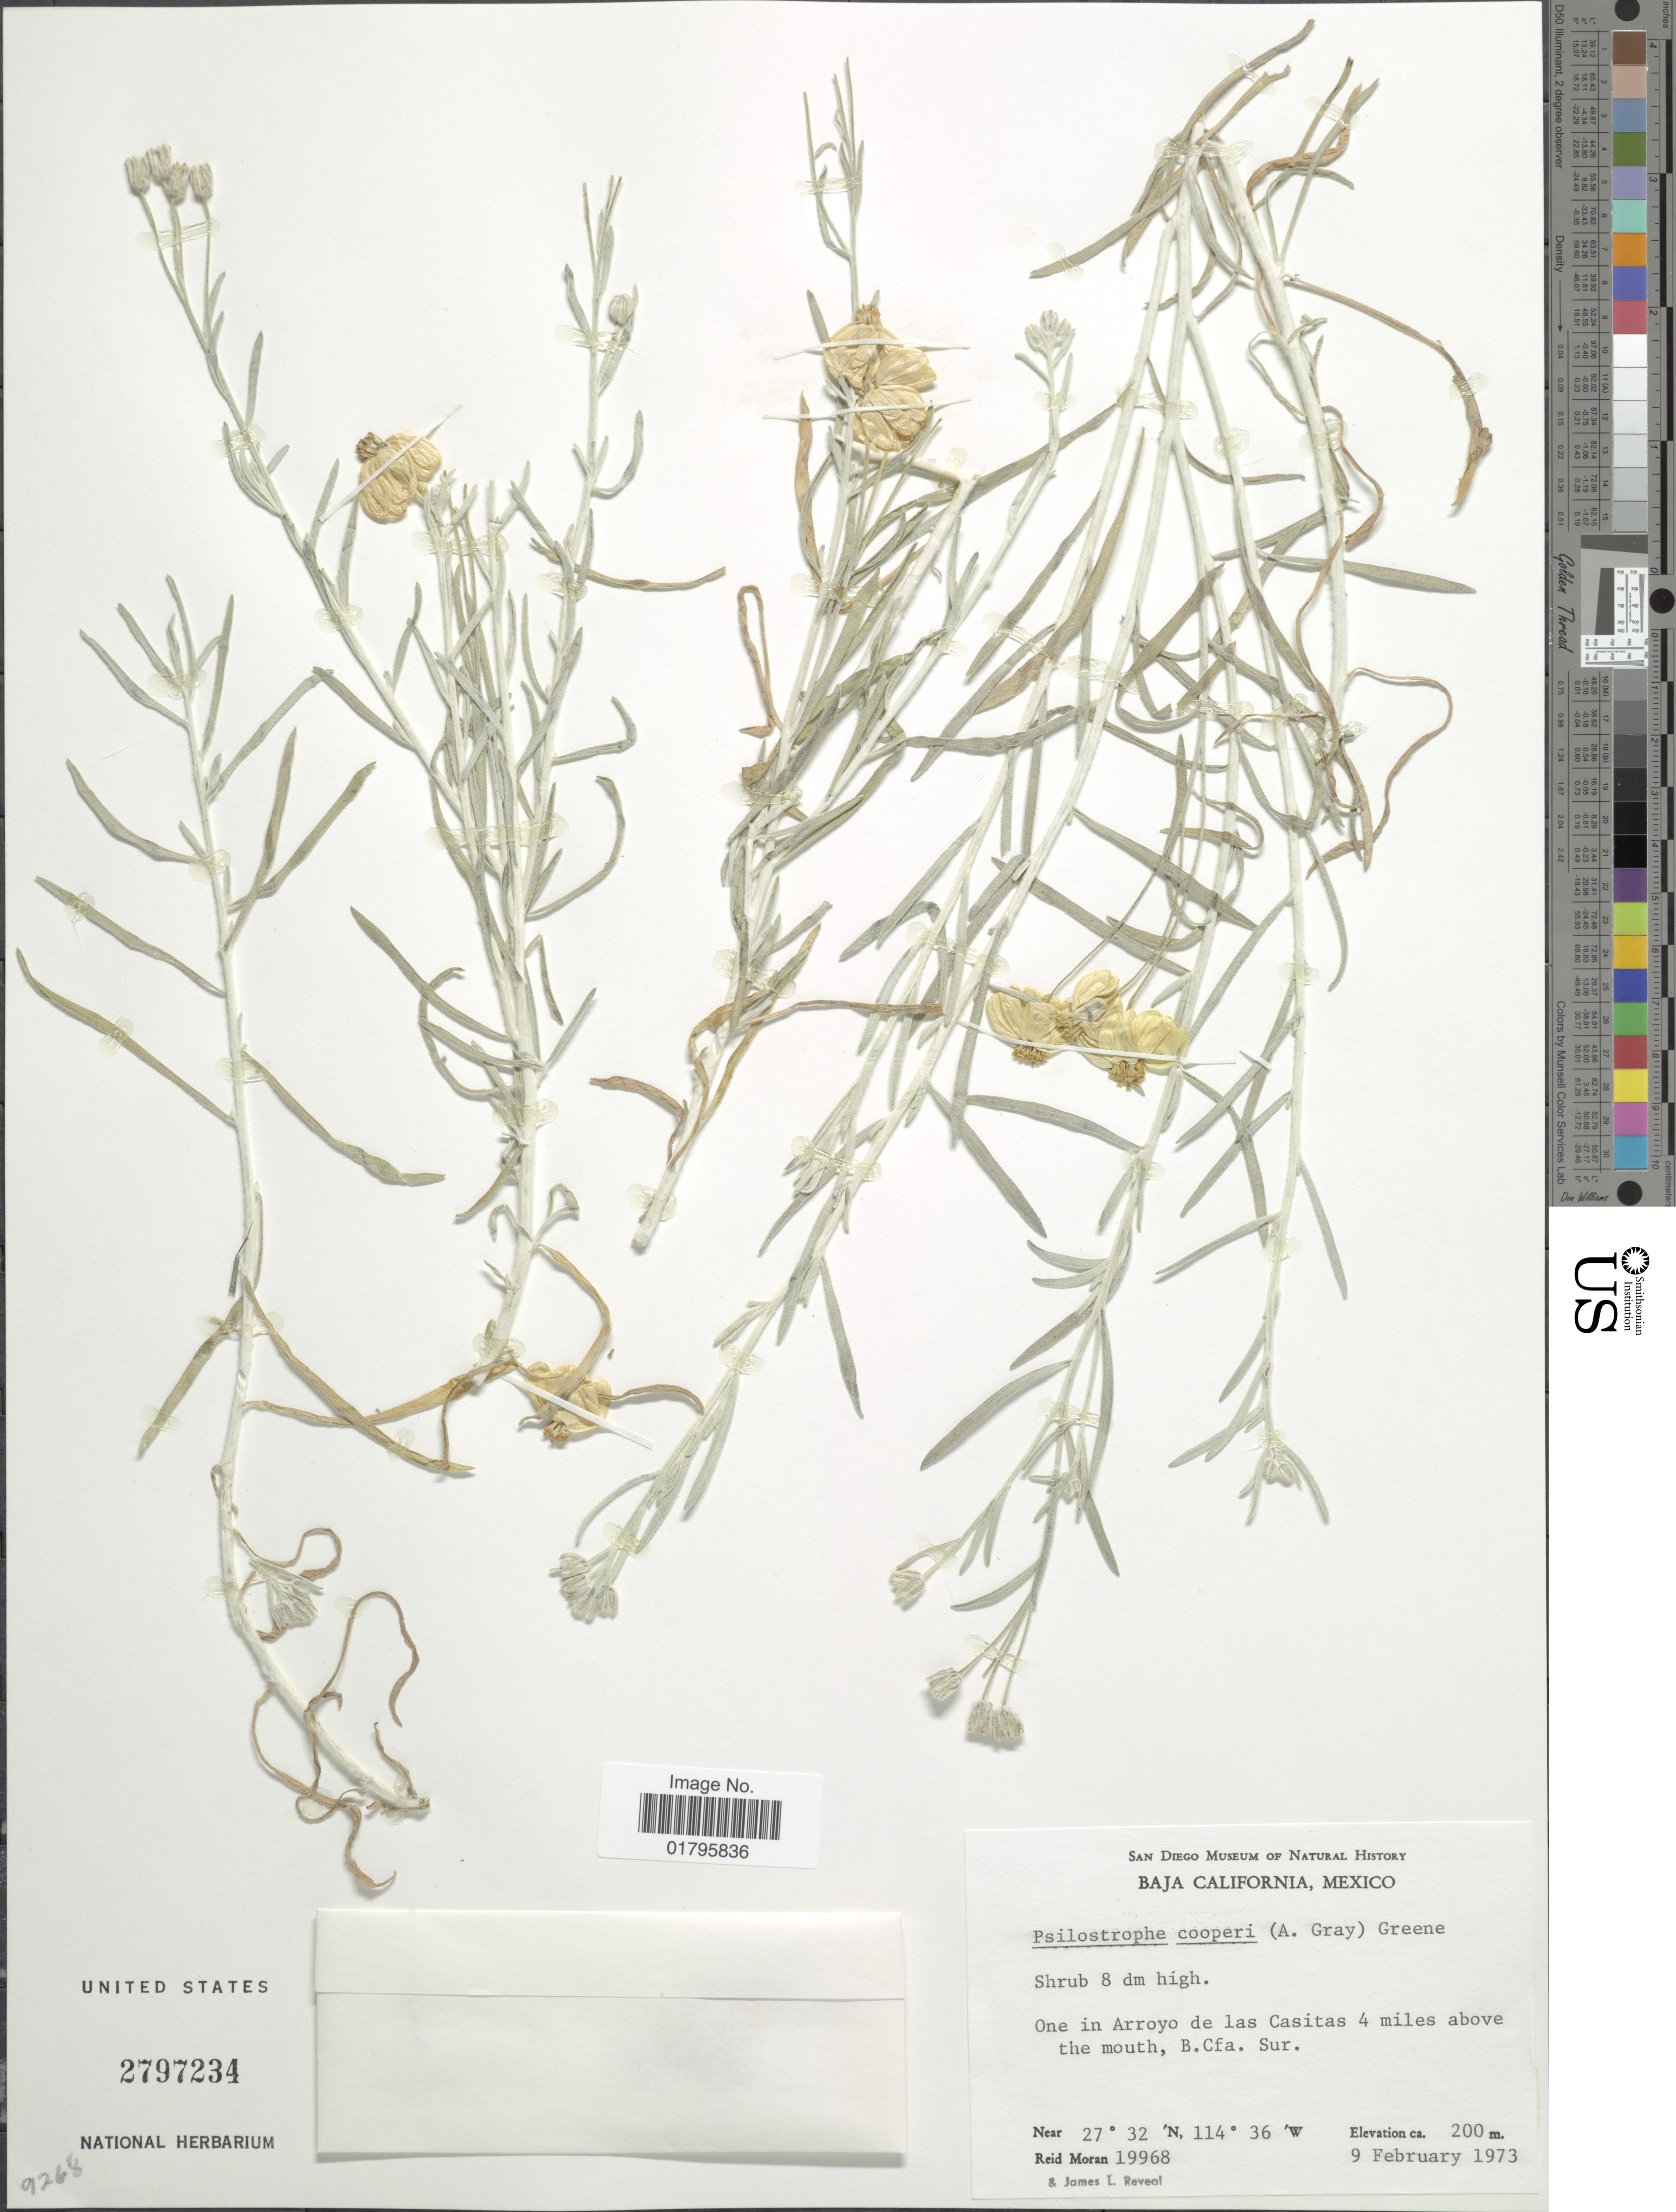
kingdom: Plantae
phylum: Tracheophyta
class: Magnoliopsida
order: Asterales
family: Asteraceae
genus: Psilostrophe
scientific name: Psilostrophe cooperi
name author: (A. Gray) Greene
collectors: R. V. Moran & J. L. Reveal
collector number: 19968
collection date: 1973-02-09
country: Mexico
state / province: Baja California Sur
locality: One in Arroyo de las Casitas 4 miles above the mouth,B.Cfa. Sur.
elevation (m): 200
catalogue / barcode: US 2797234